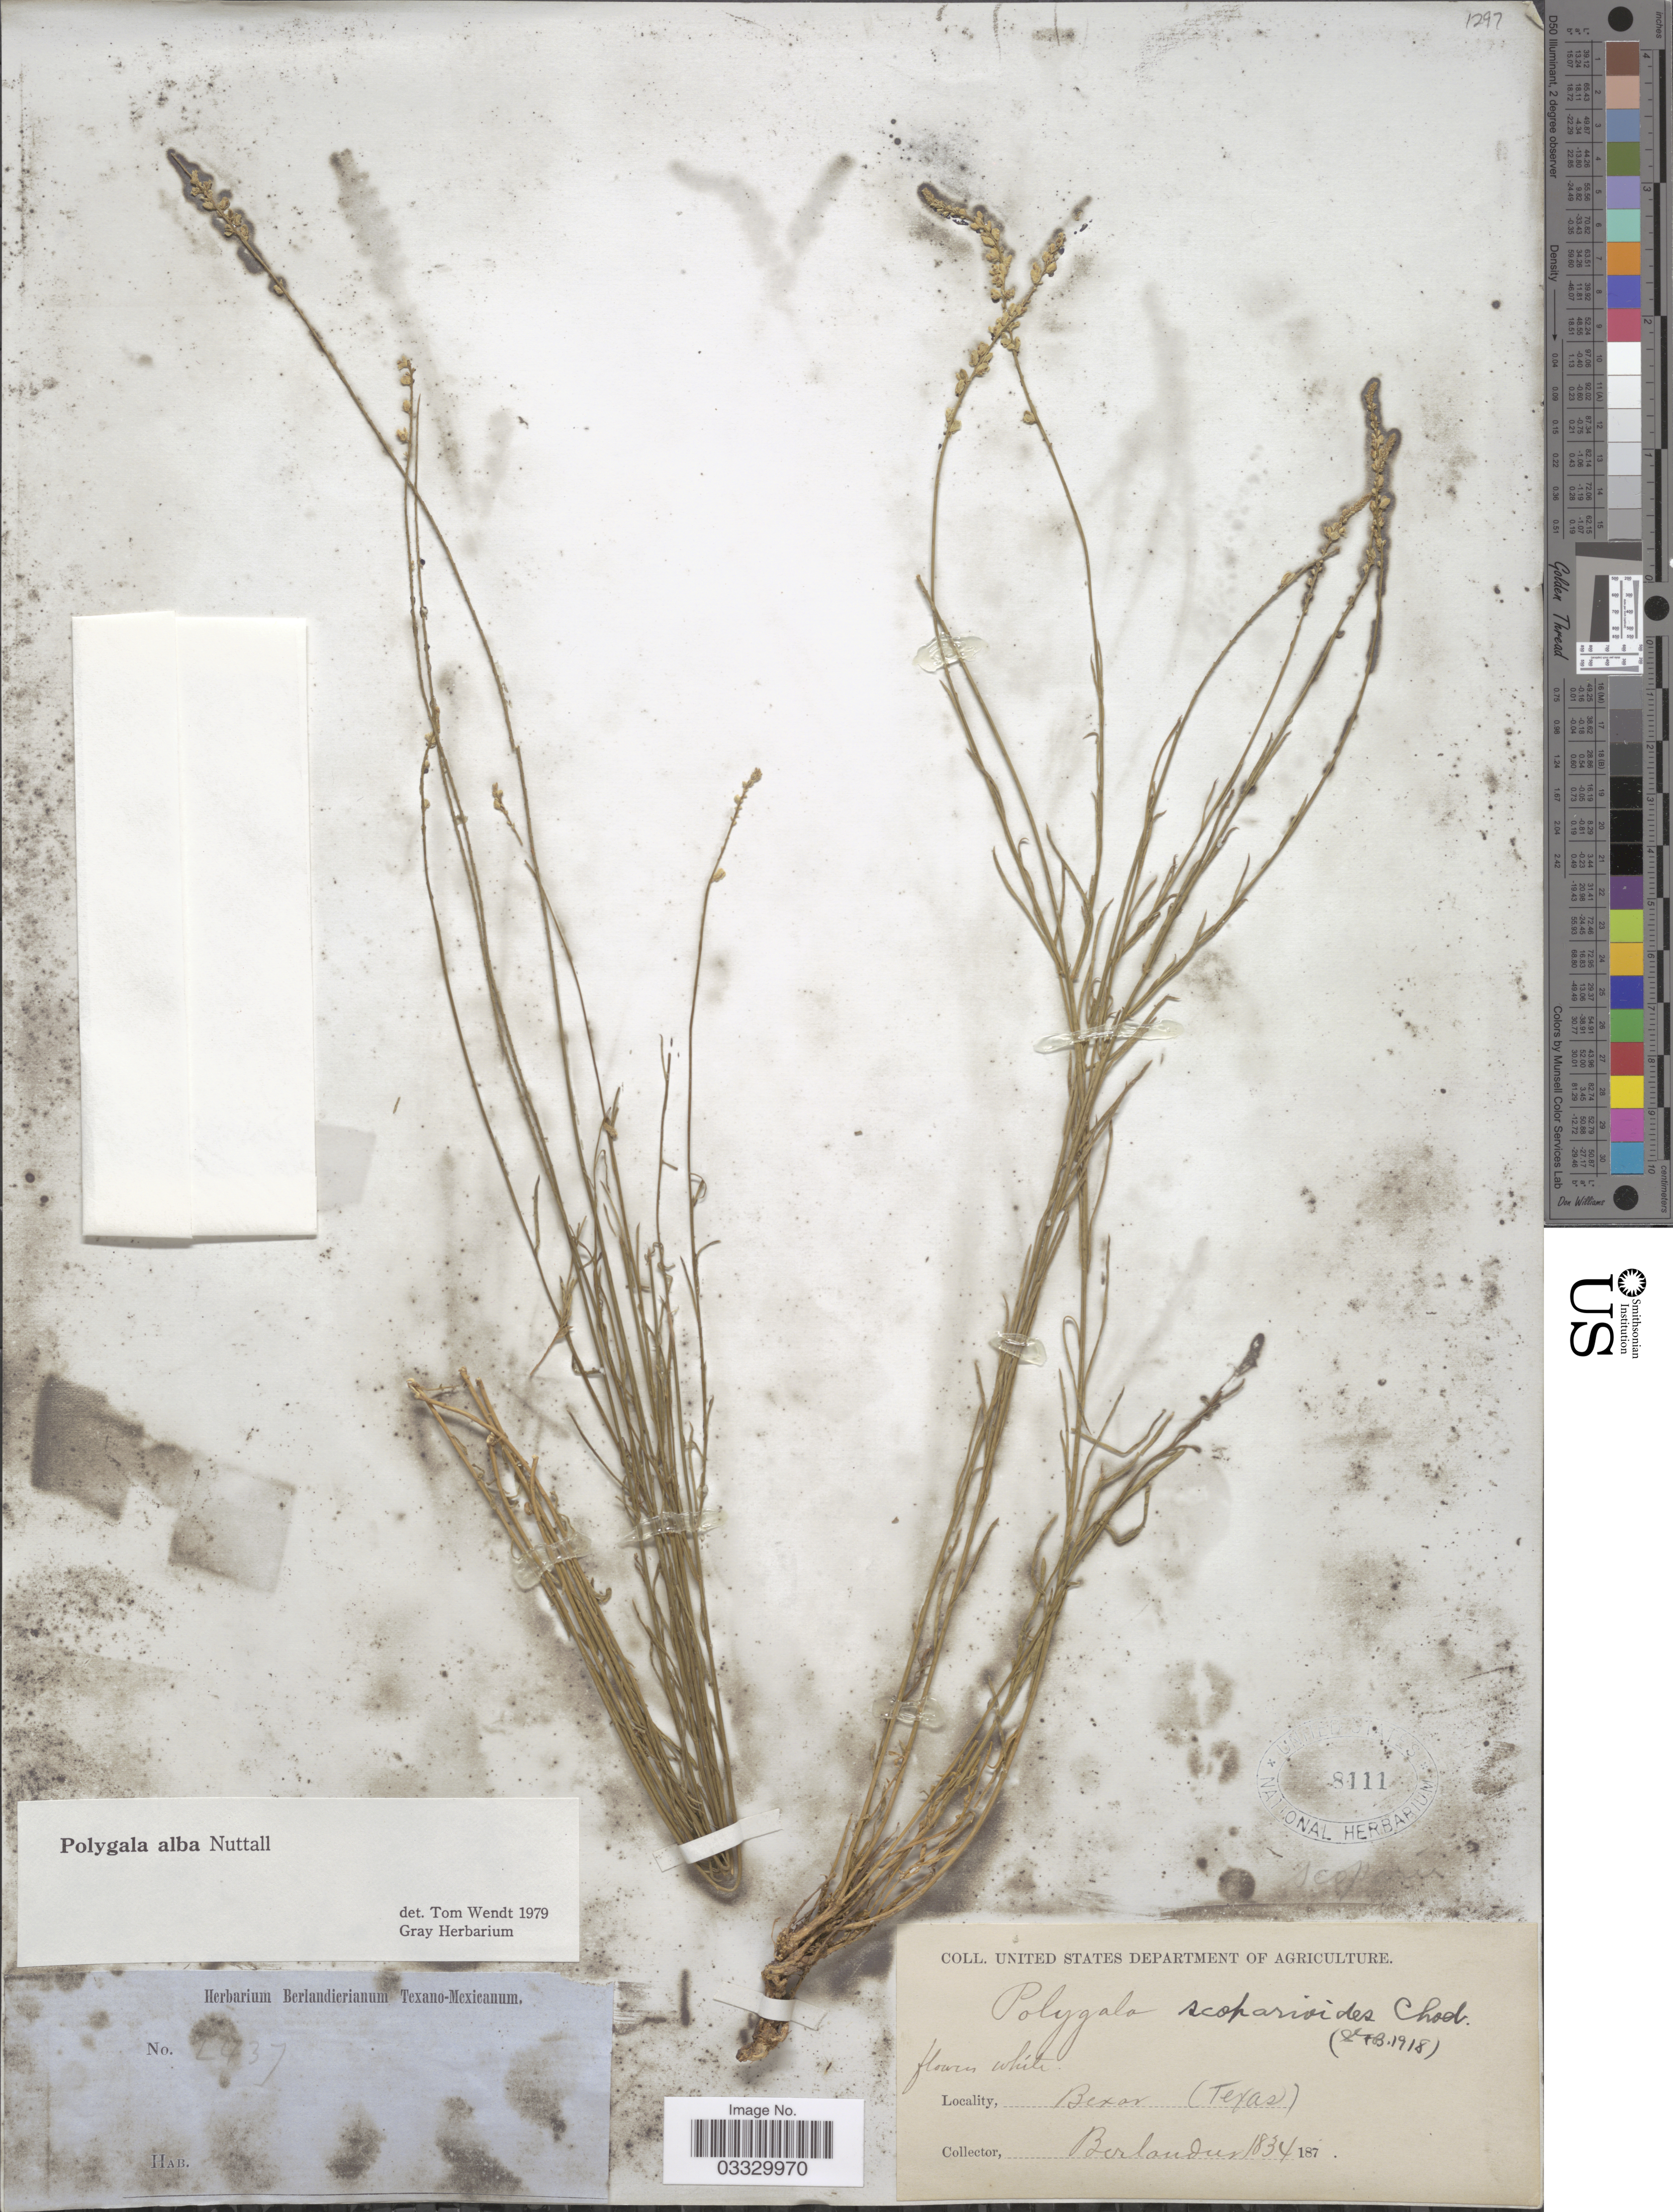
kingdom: Plantae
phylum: Tracheophyta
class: Magnoliopsida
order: Fabales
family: Polygalaceae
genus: Polygala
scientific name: Polygala alba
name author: Nutt.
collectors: J. L. Berlandier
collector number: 2437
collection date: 1834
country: United States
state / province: Texas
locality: Bexar.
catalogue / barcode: US 8111